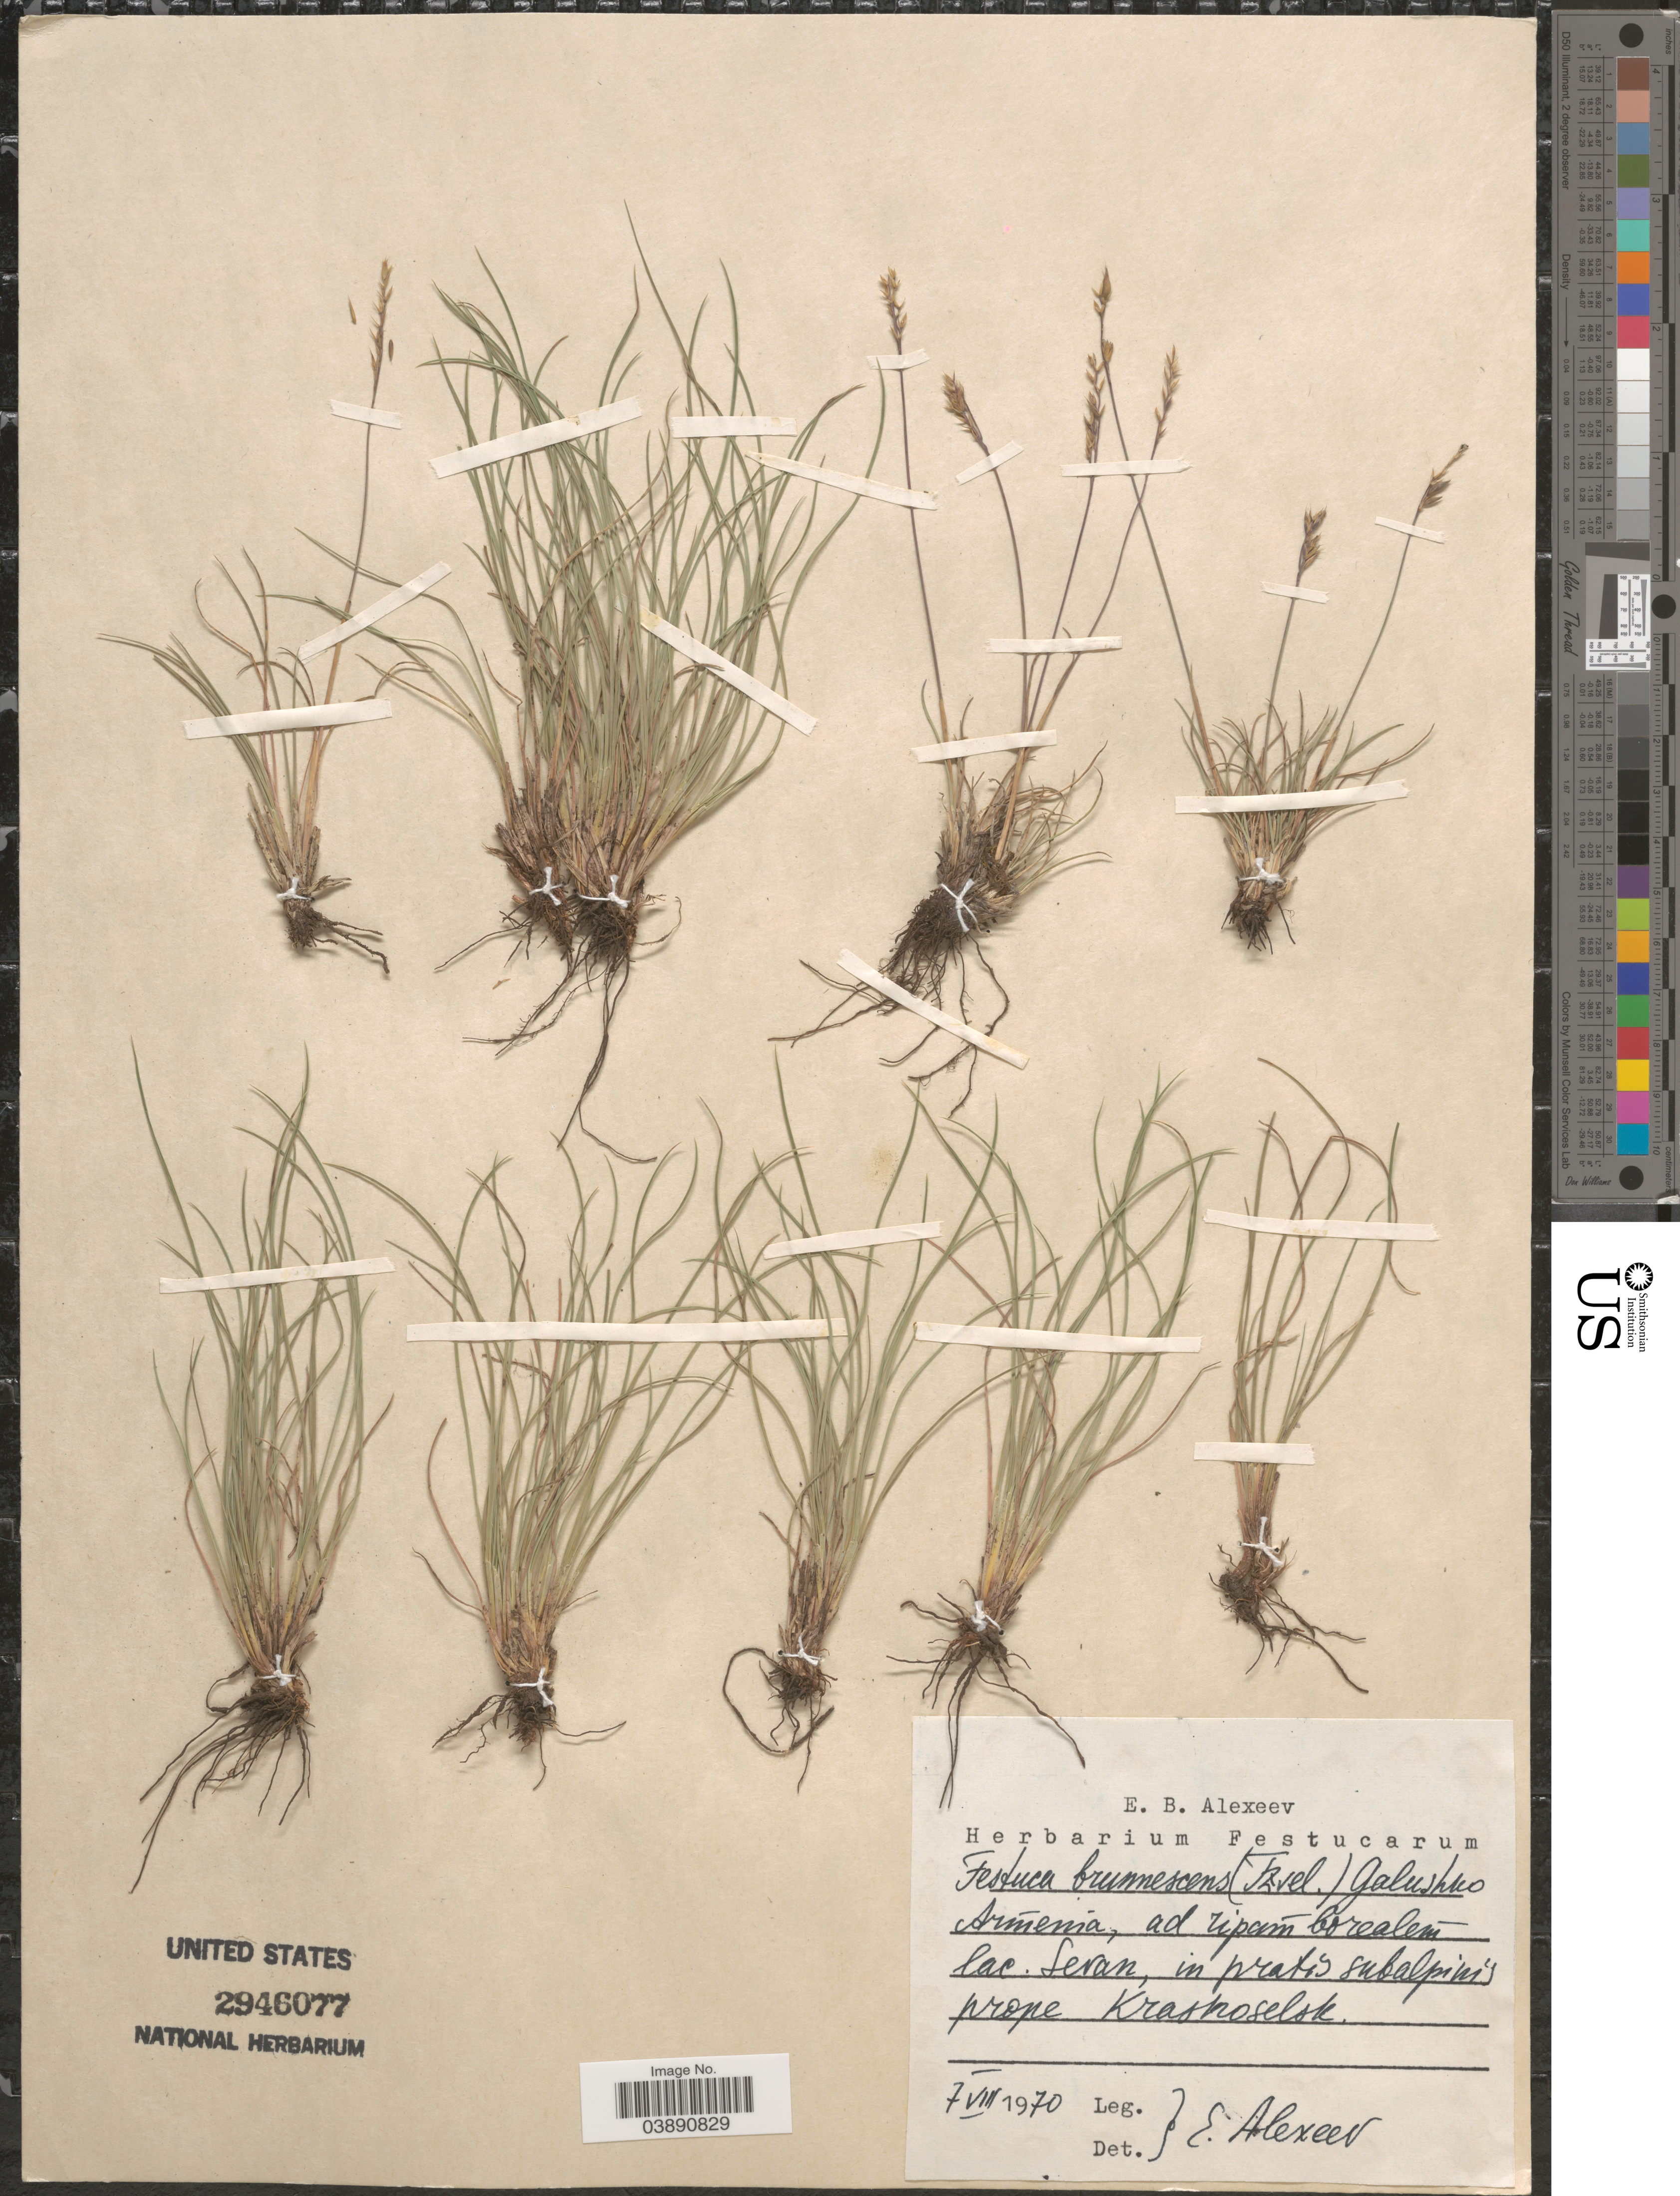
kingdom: Plantae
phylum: Tracheophyta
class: Liliopsida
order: Poales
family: Poaceae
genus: Festuca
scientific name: Festuca brunnescens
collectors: E. B. Alexeev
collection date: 1970-08-07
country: Armenia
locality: Armenia, ad ripam borealém lac. Sevan, in pratis subalpinis prope Krasnoselsk.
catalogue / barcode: US 2946077